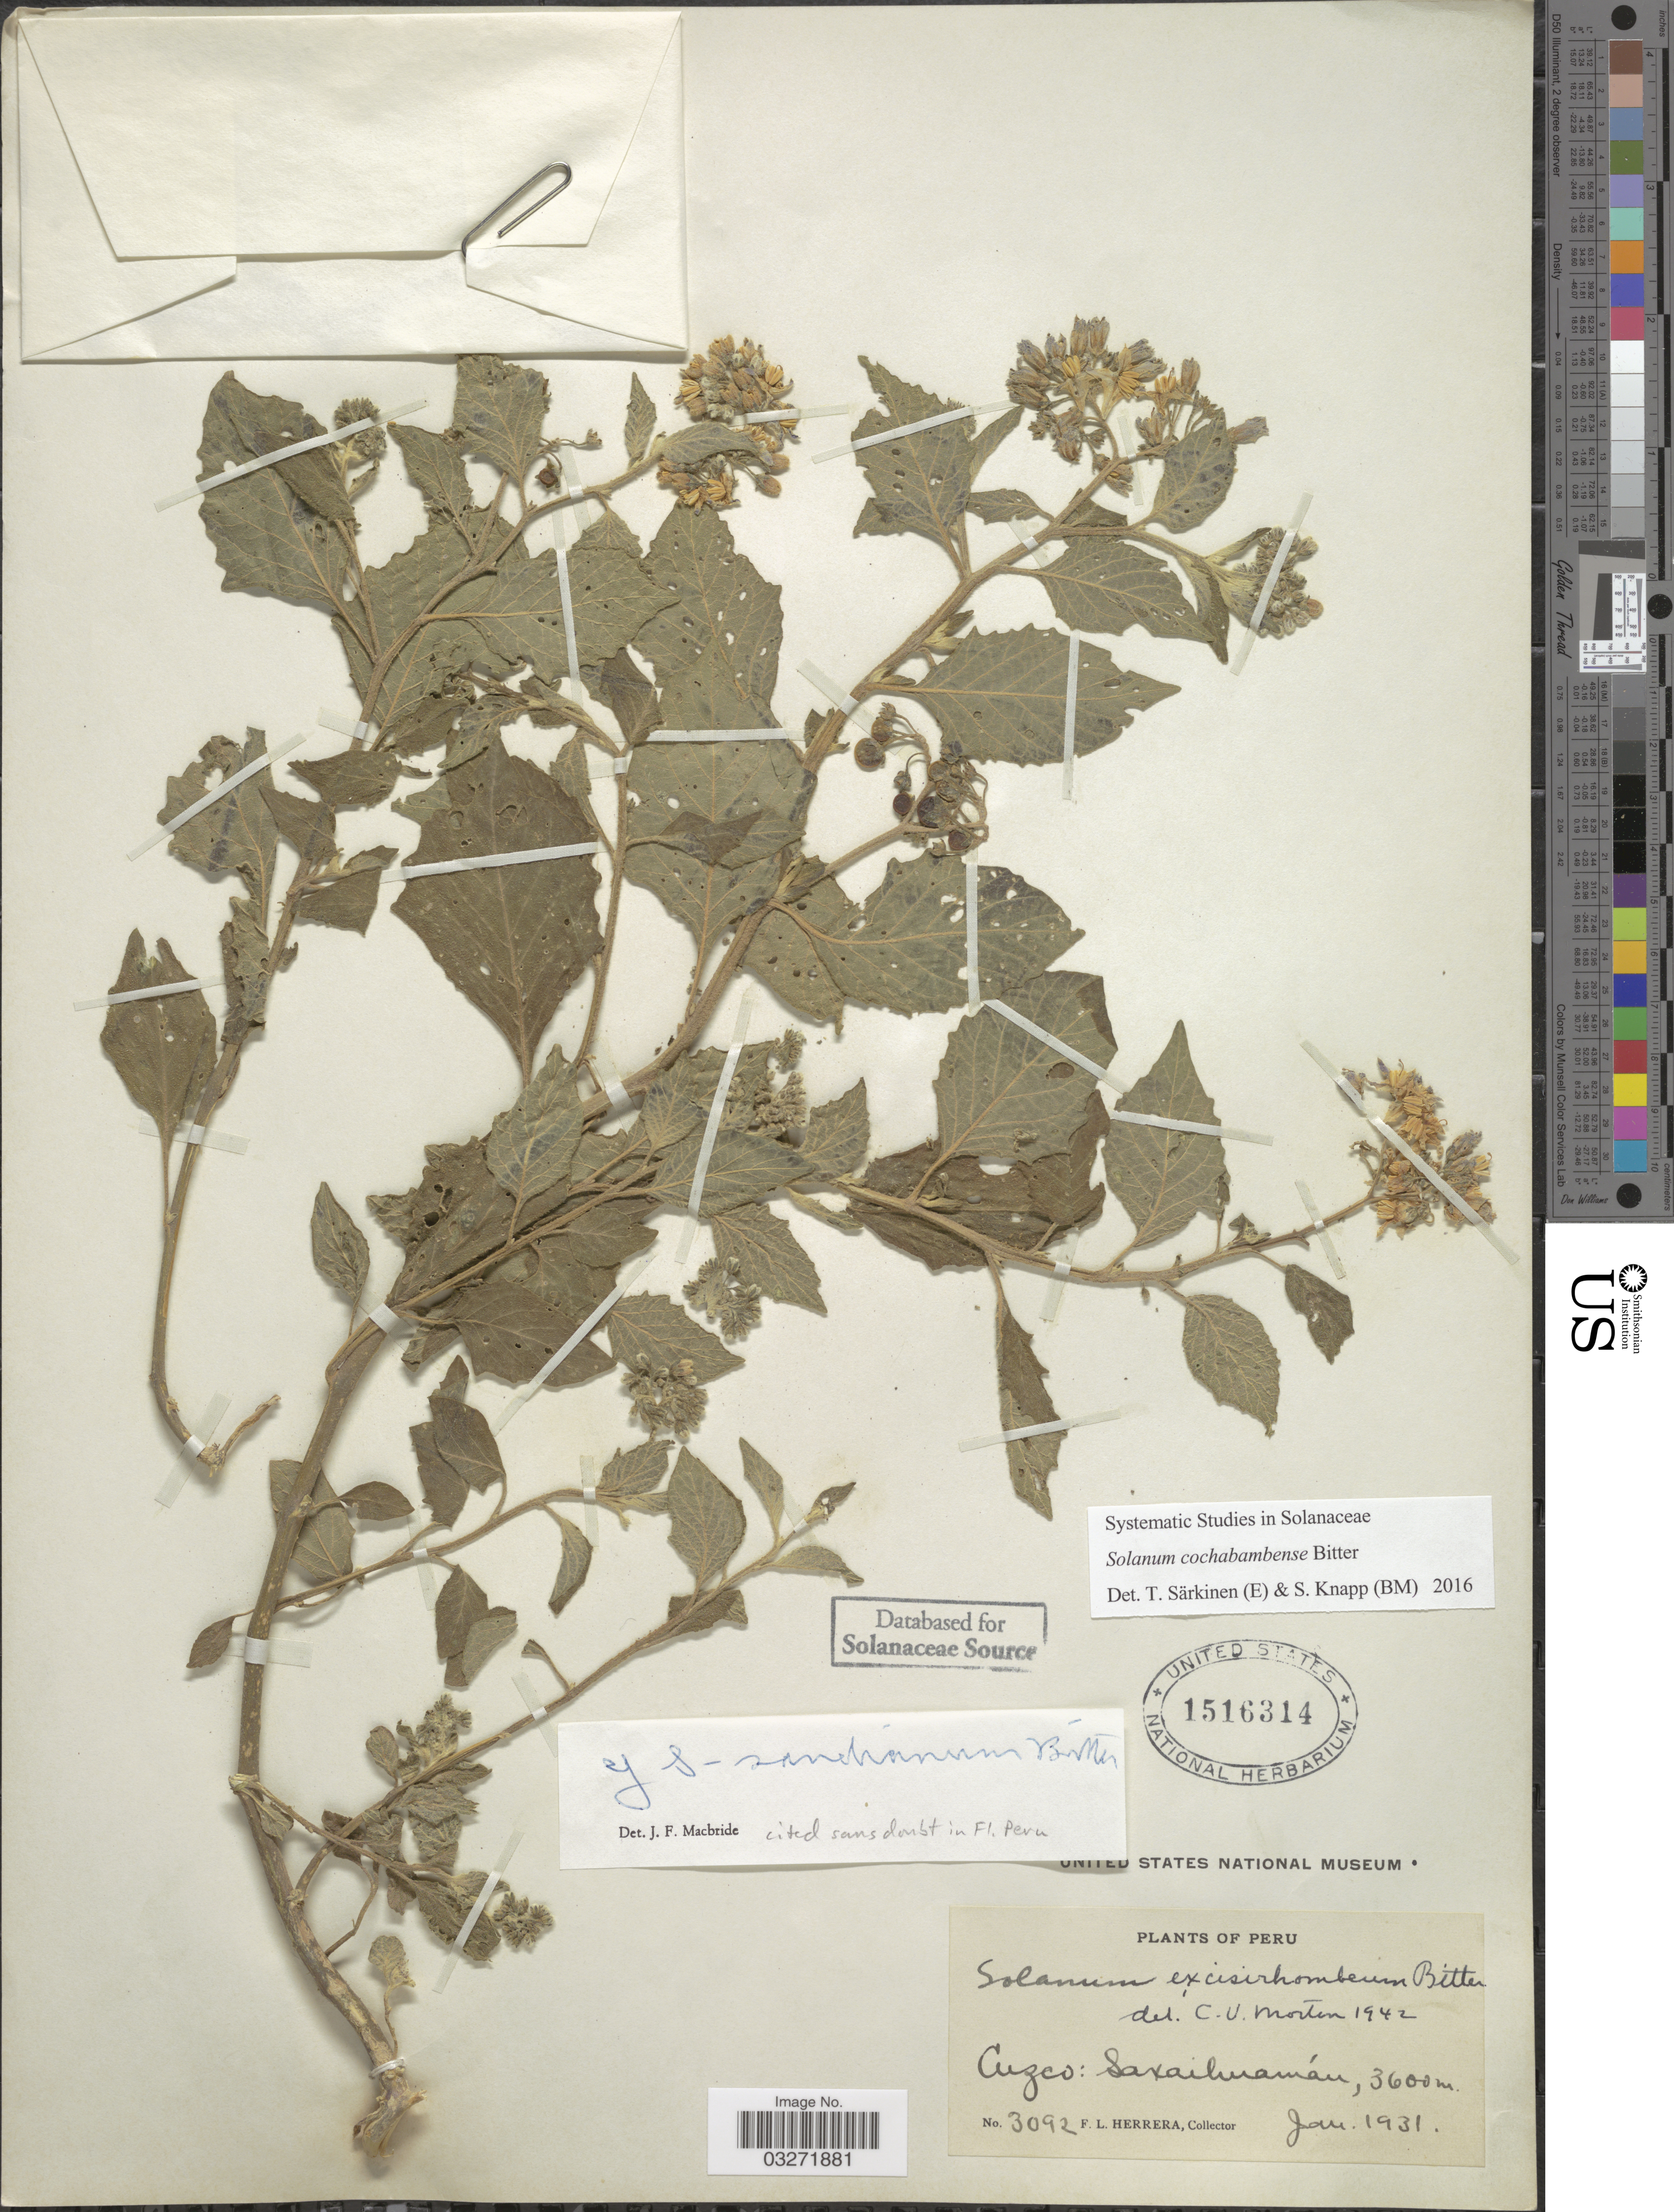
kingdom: Plantae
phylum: Tracheophyta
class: Magnoliopsida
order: Solanales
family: Solanaceae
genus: Solanum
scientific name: Solanum cochabambense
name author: Bitter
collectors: F. L. Herrera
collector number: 3092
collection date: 1931-01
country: Peru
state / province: Cusco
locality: Cuzco: Saxailmamáu.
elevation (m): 3600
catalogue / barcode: US 1516314